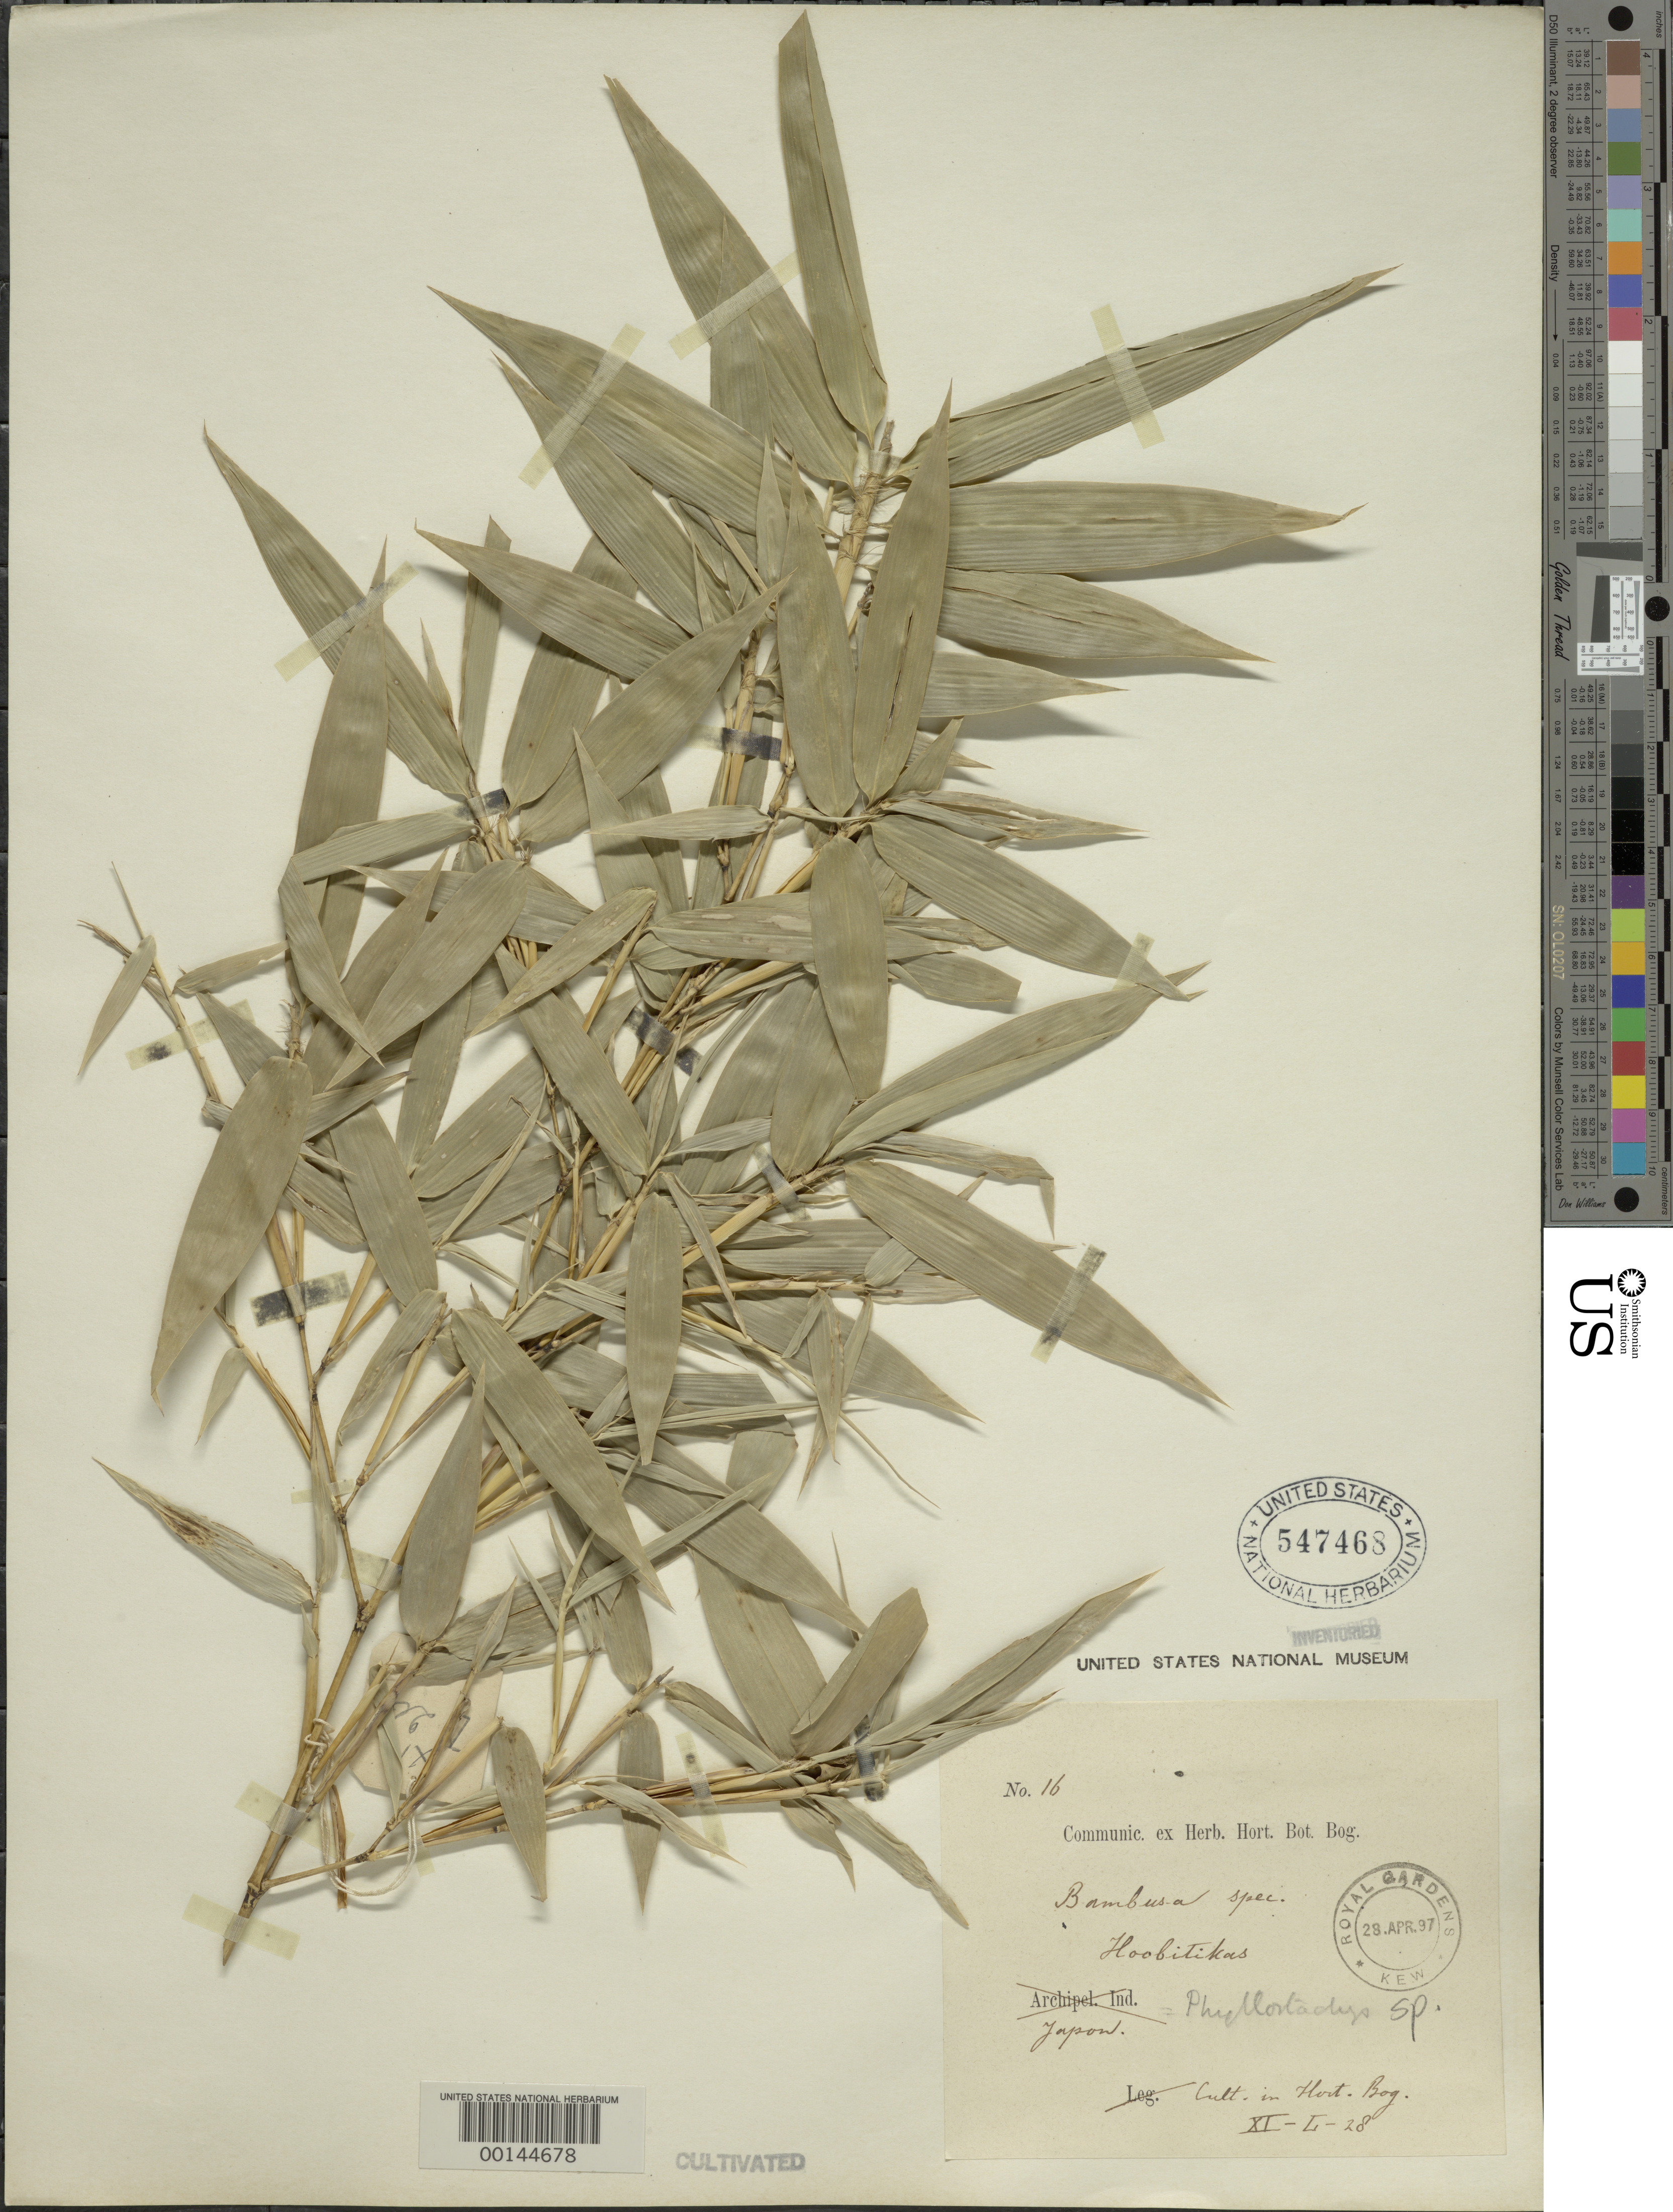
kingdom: Plantae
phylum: Tracheophyta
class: Liliopsida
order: Poales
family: Poaceae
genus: Phyllostachys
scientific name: Phyllostachys sp.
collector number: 16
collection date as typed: Nov 1828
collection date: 1828-11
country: Japan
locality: Hort. bog.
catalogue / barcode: US 547468